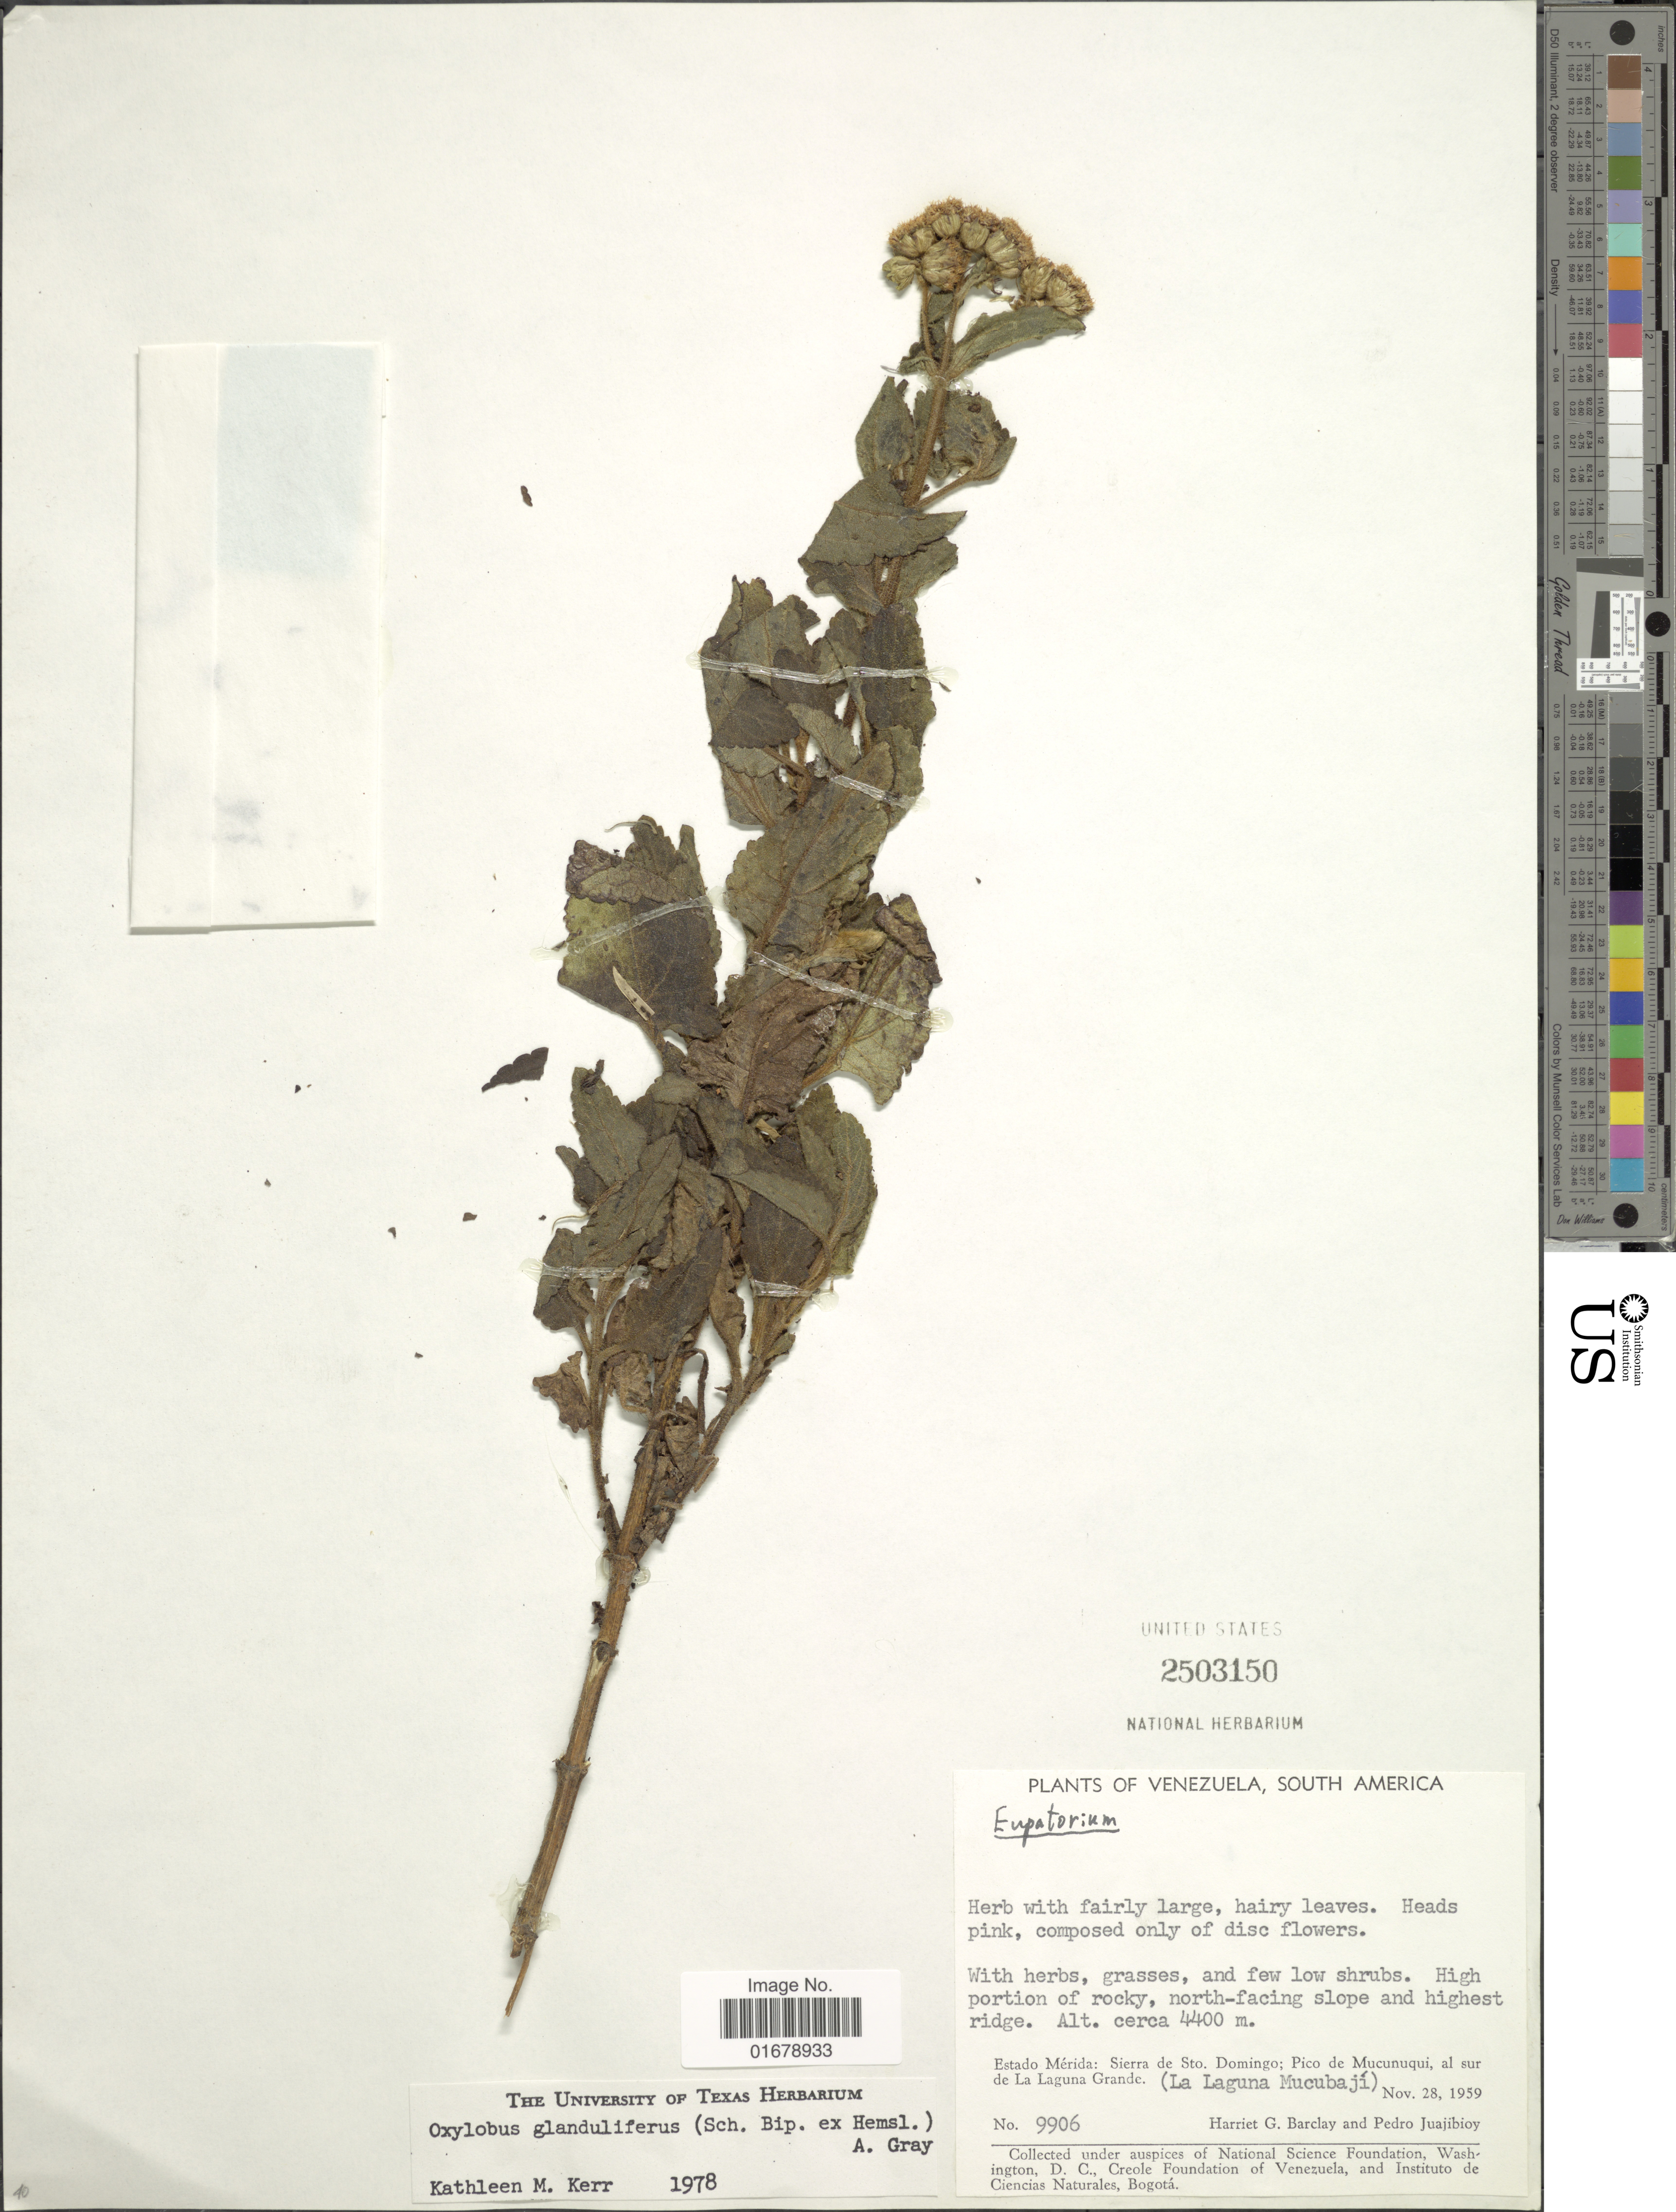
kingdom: Plantae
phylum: Tracheophyta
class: Magnoliopsida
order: Asterales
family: Asteraceae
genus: Oxylobus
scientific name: Oxylobus glanduliferus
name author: (Sch. Bip.) A. Gray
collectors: H. G. Barclay & P. Juajibioy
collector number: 9906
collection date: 1959-11-28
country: Venezuela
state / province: Mérida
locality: High portion of rocky, north-facing slope and highest ridge. Estado Merida: Sierra de Sto. Domingo; Pico de Mucunuqui, al sur de La Laguna Grande. (La Laguna Mucubaji)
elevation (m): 4400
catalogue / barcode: US 2503150